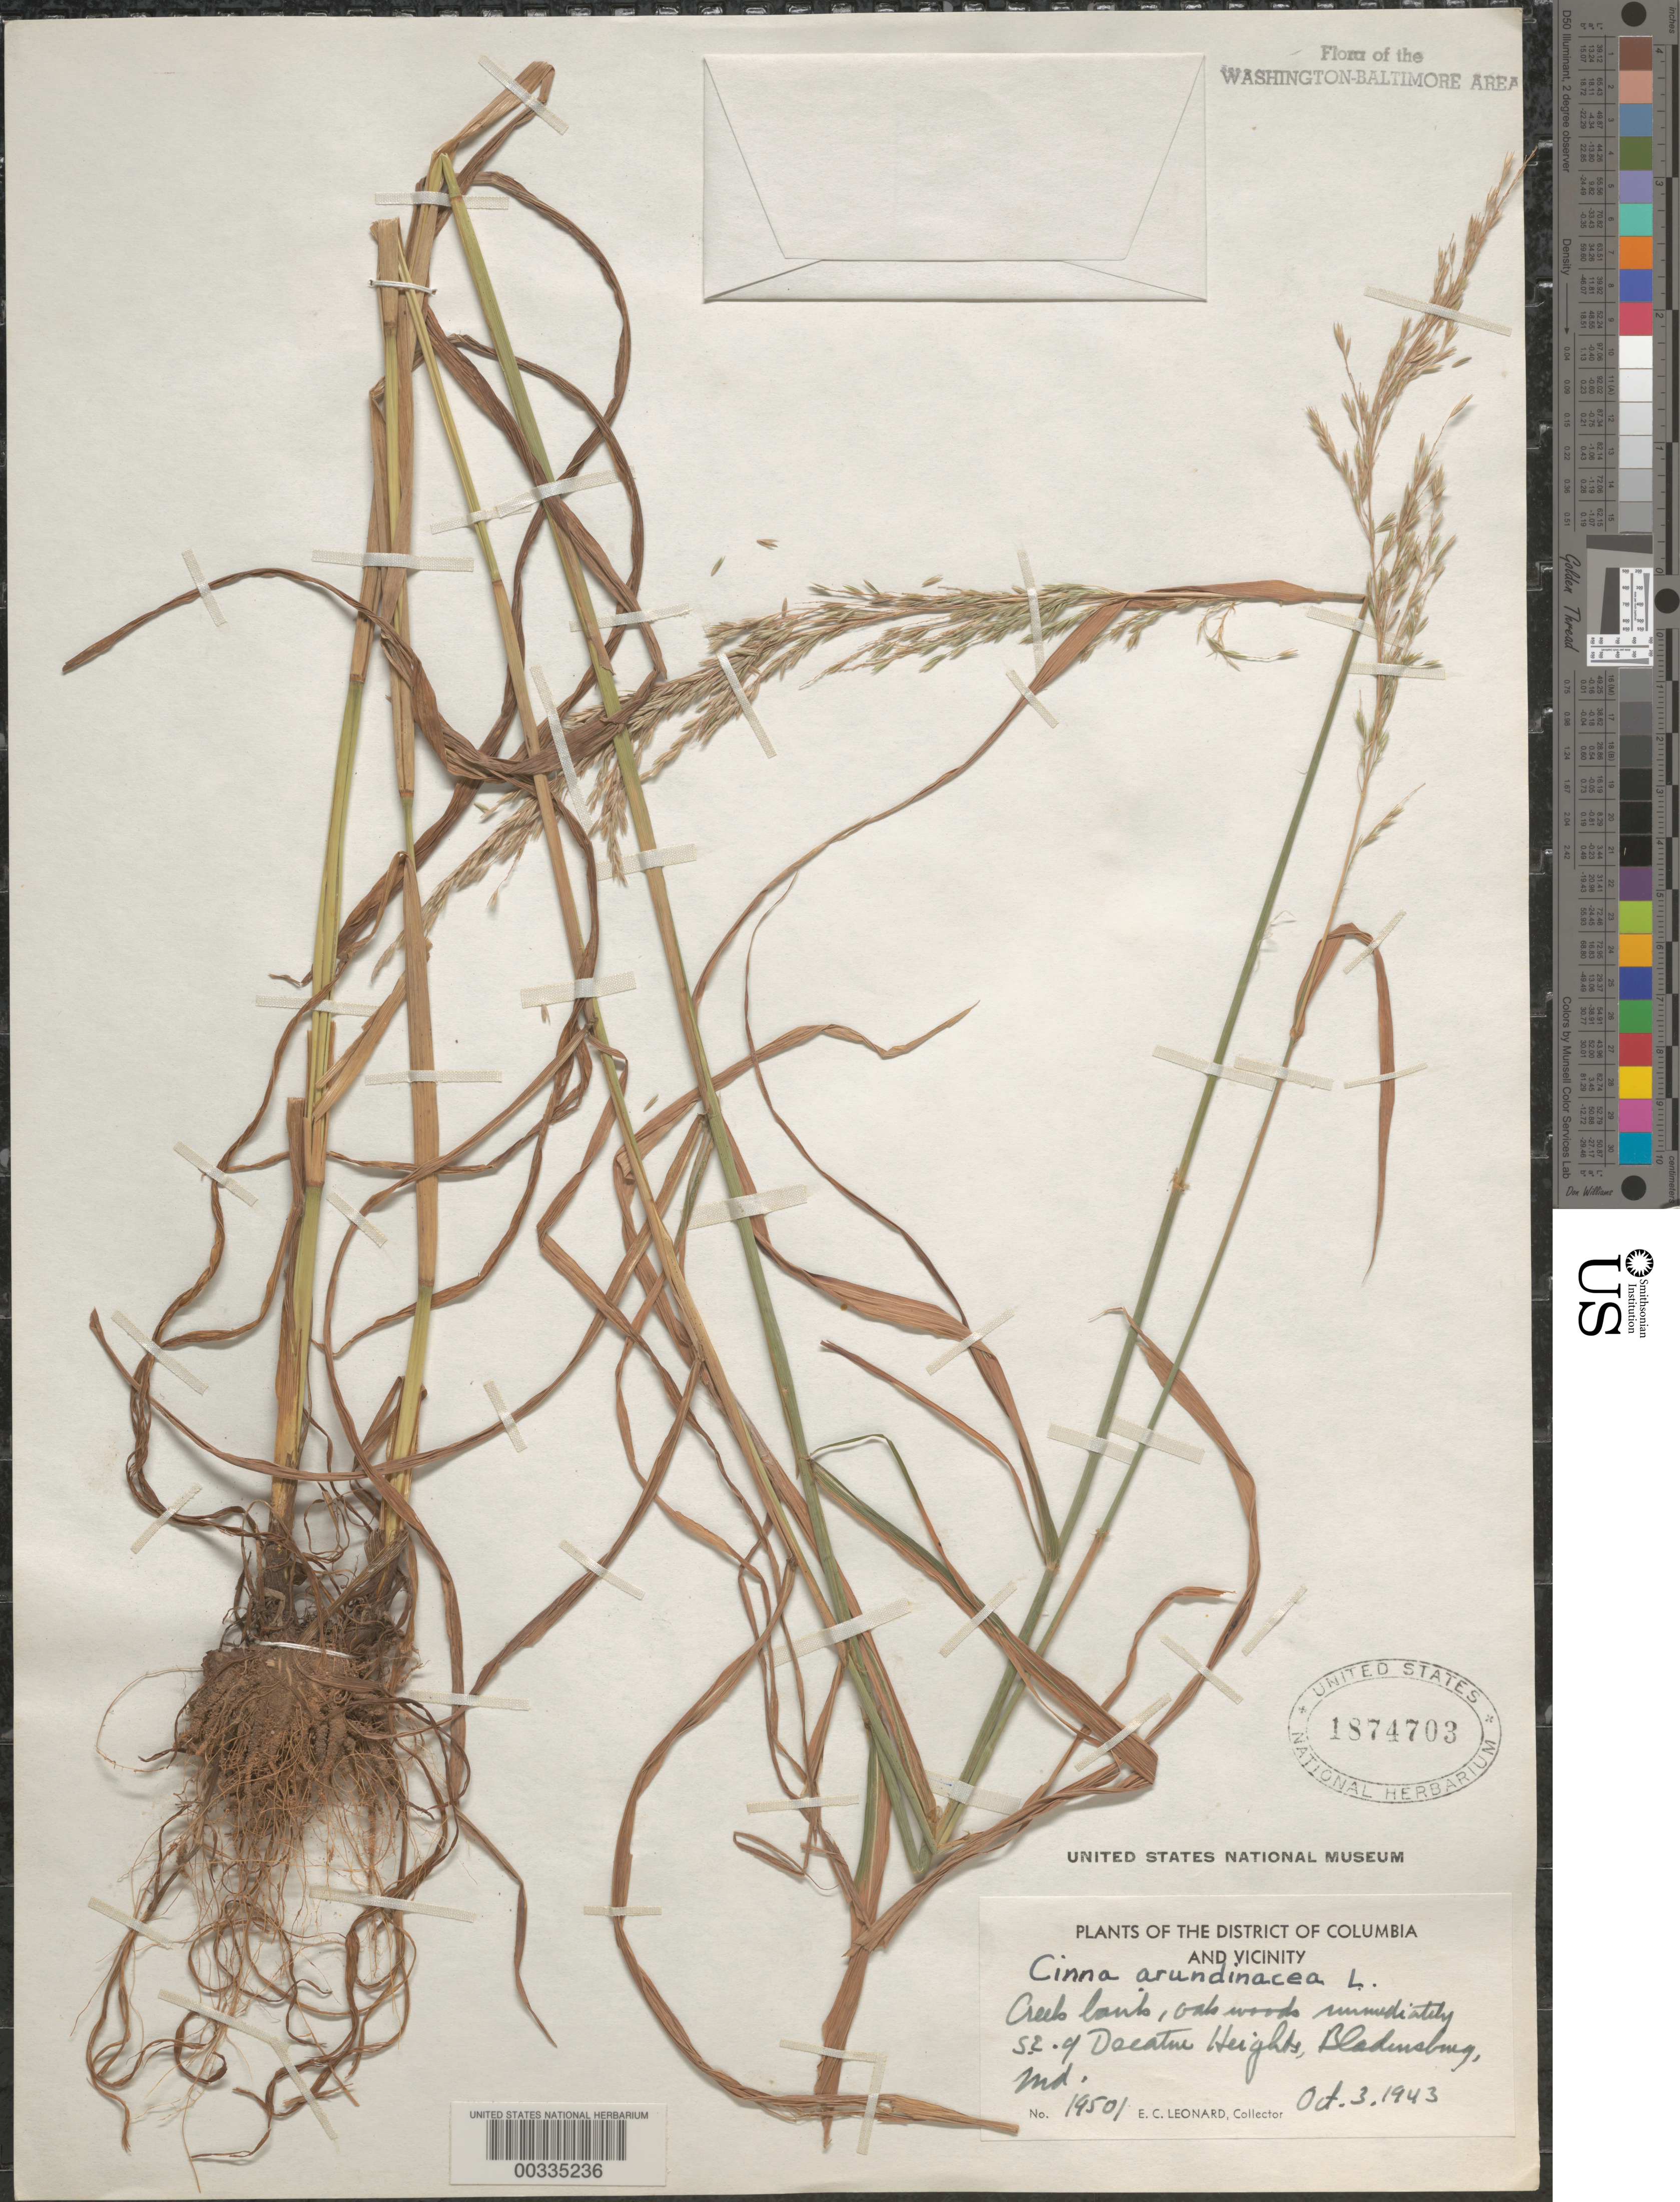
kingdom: Plantae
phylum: Tracheophyta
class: Liliopsida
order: Poales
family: Poaceae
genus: Cinna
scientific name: Cinna arundinacea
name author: L.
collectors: E. C. Leonard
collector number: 19501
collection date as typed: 03 Oct 1943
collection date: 1943-10-03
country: United States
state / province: Maryland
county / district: Prince George's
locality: Southeast of Decatur Heights, Bladensburg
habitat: Creek bank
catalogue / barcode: US 1874703